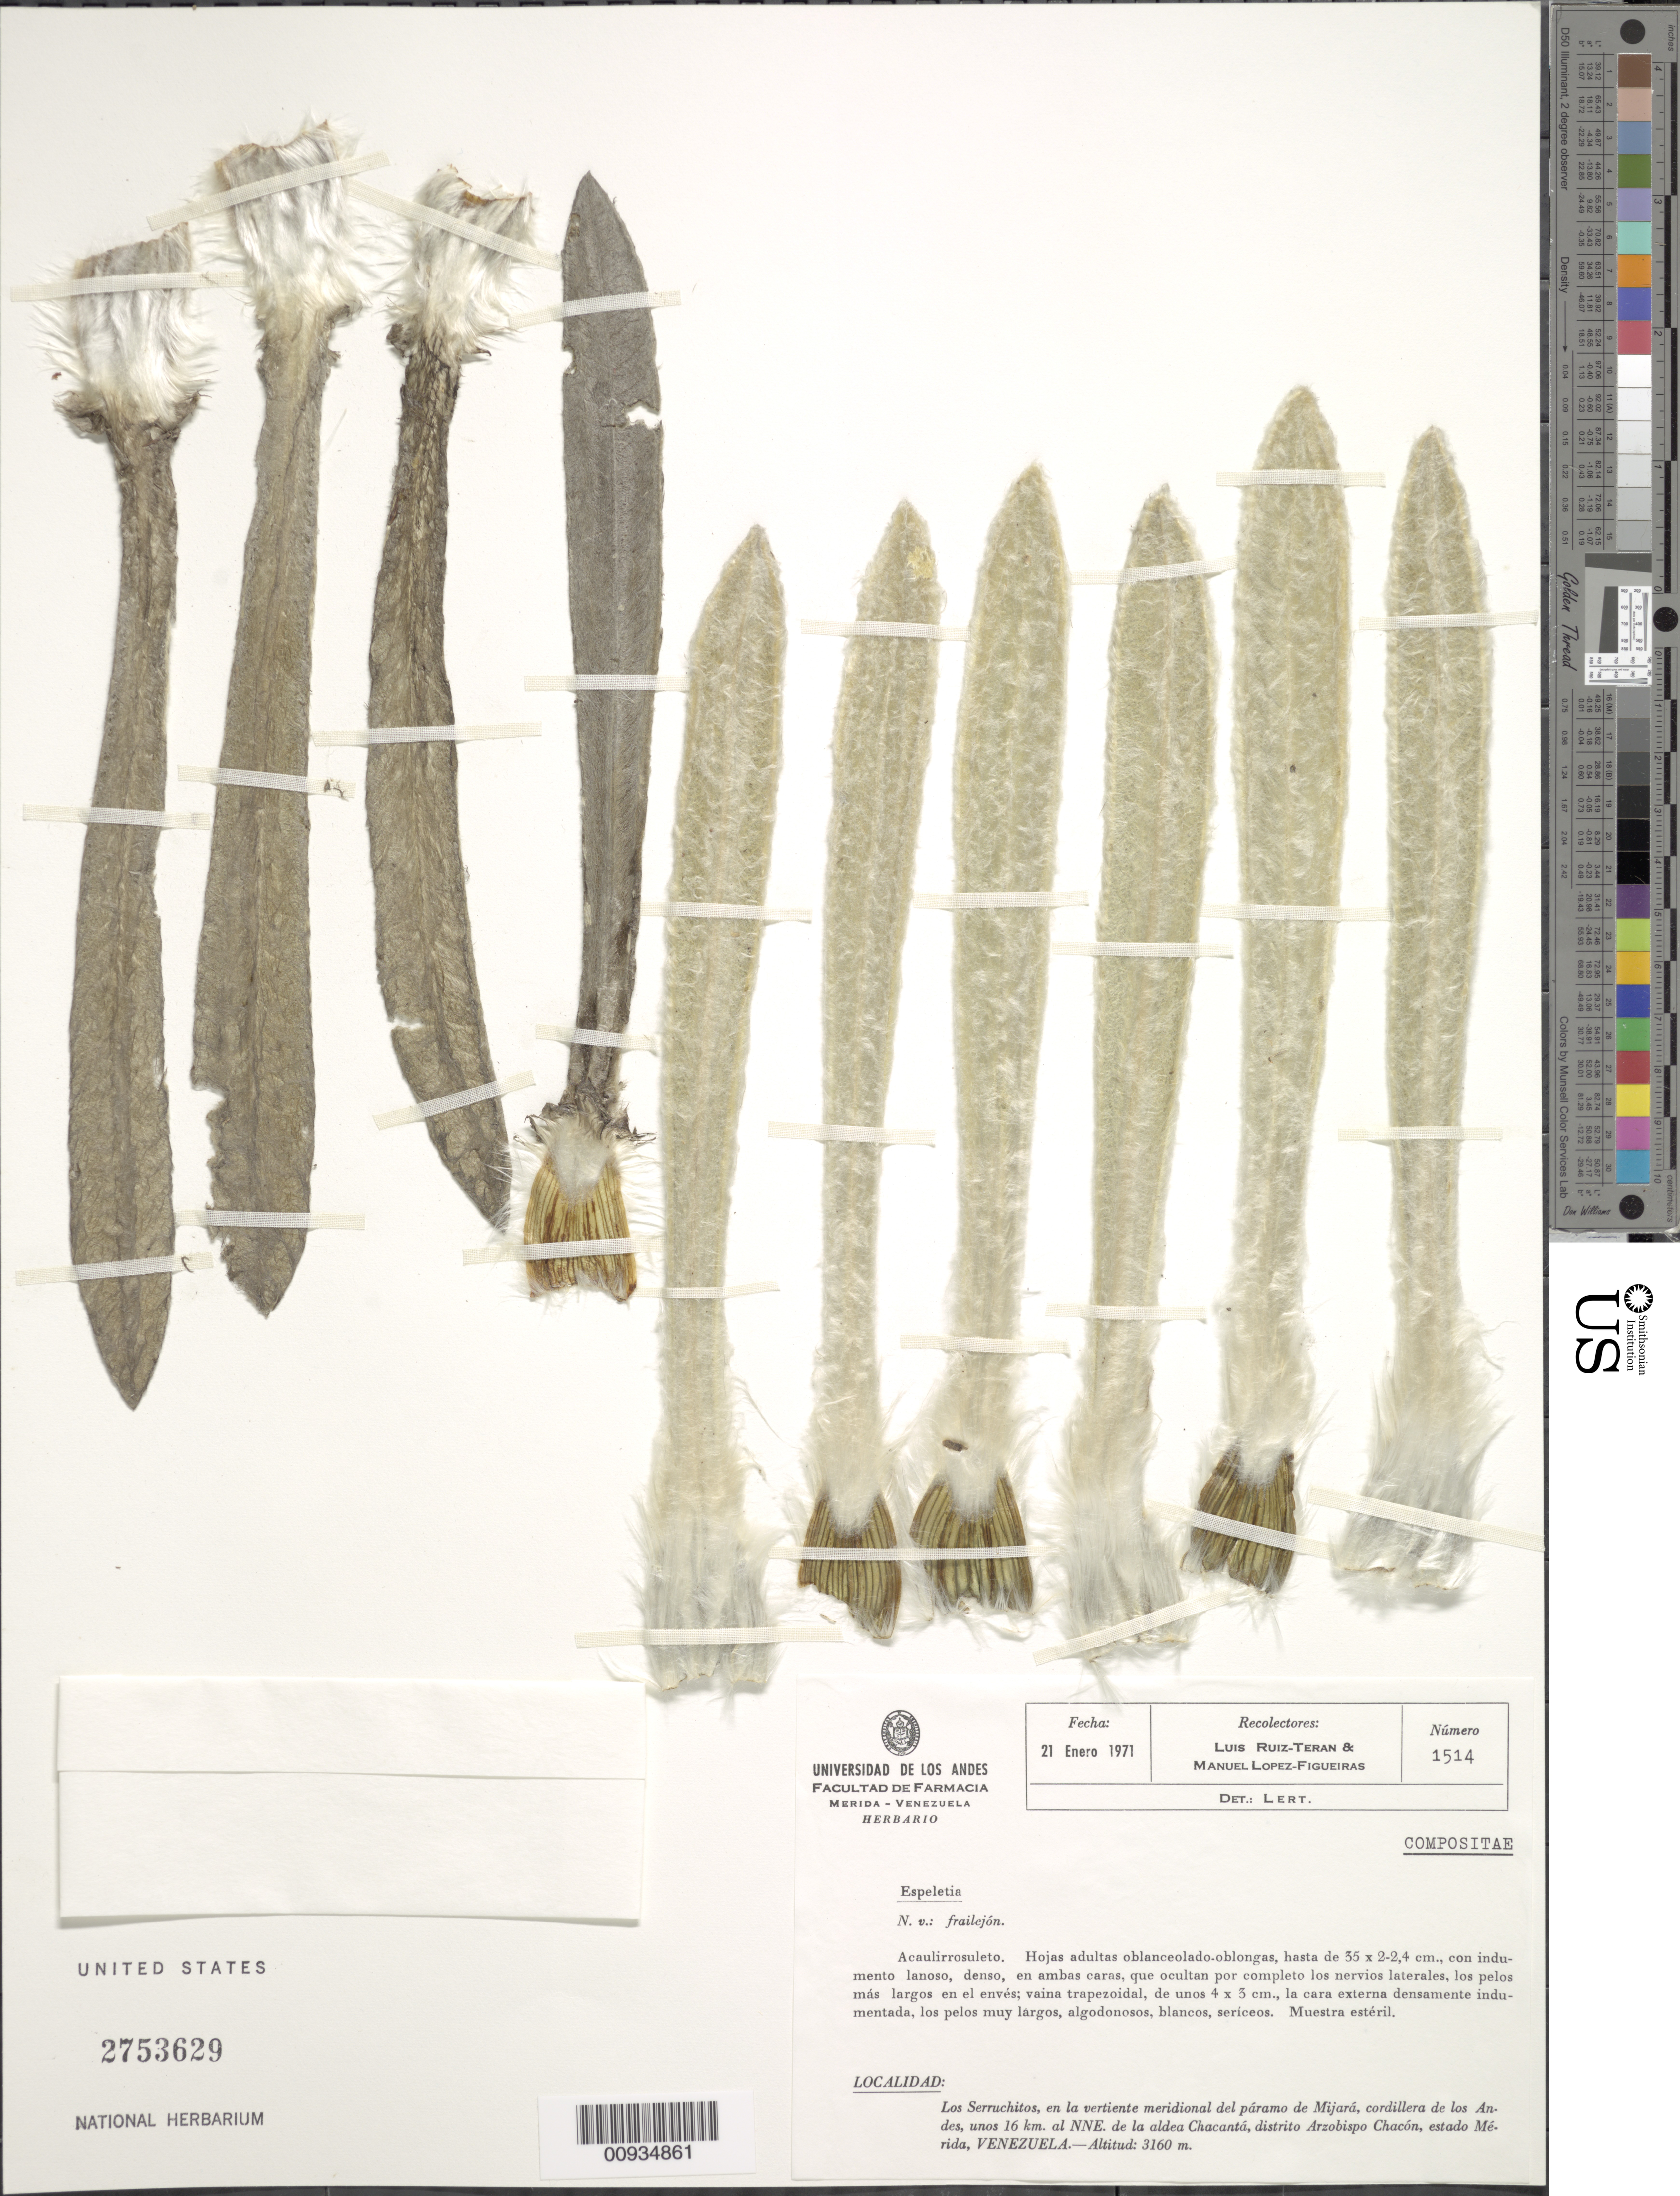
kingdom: Plantae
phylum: Tracheophyta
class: Magnoliopsida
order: Asterales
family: Asteraceae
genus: Espeletiopsis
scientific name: Espeletiopsis pozoensis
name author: (Cuatrec.) Cuatrec.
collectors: L. Teran & M. López Figueiras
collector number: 1514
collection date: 1971-01-21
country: Venezuela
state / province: Mérida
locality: Los Serruchitos, en la vertiente meridional del paramo de Mijara, Cordillera de Los Andes, unos 16 km al NNE de la aldea Chacanta, Distrito Arzobispo Chacon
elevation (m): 3160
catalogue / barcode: US 2753629